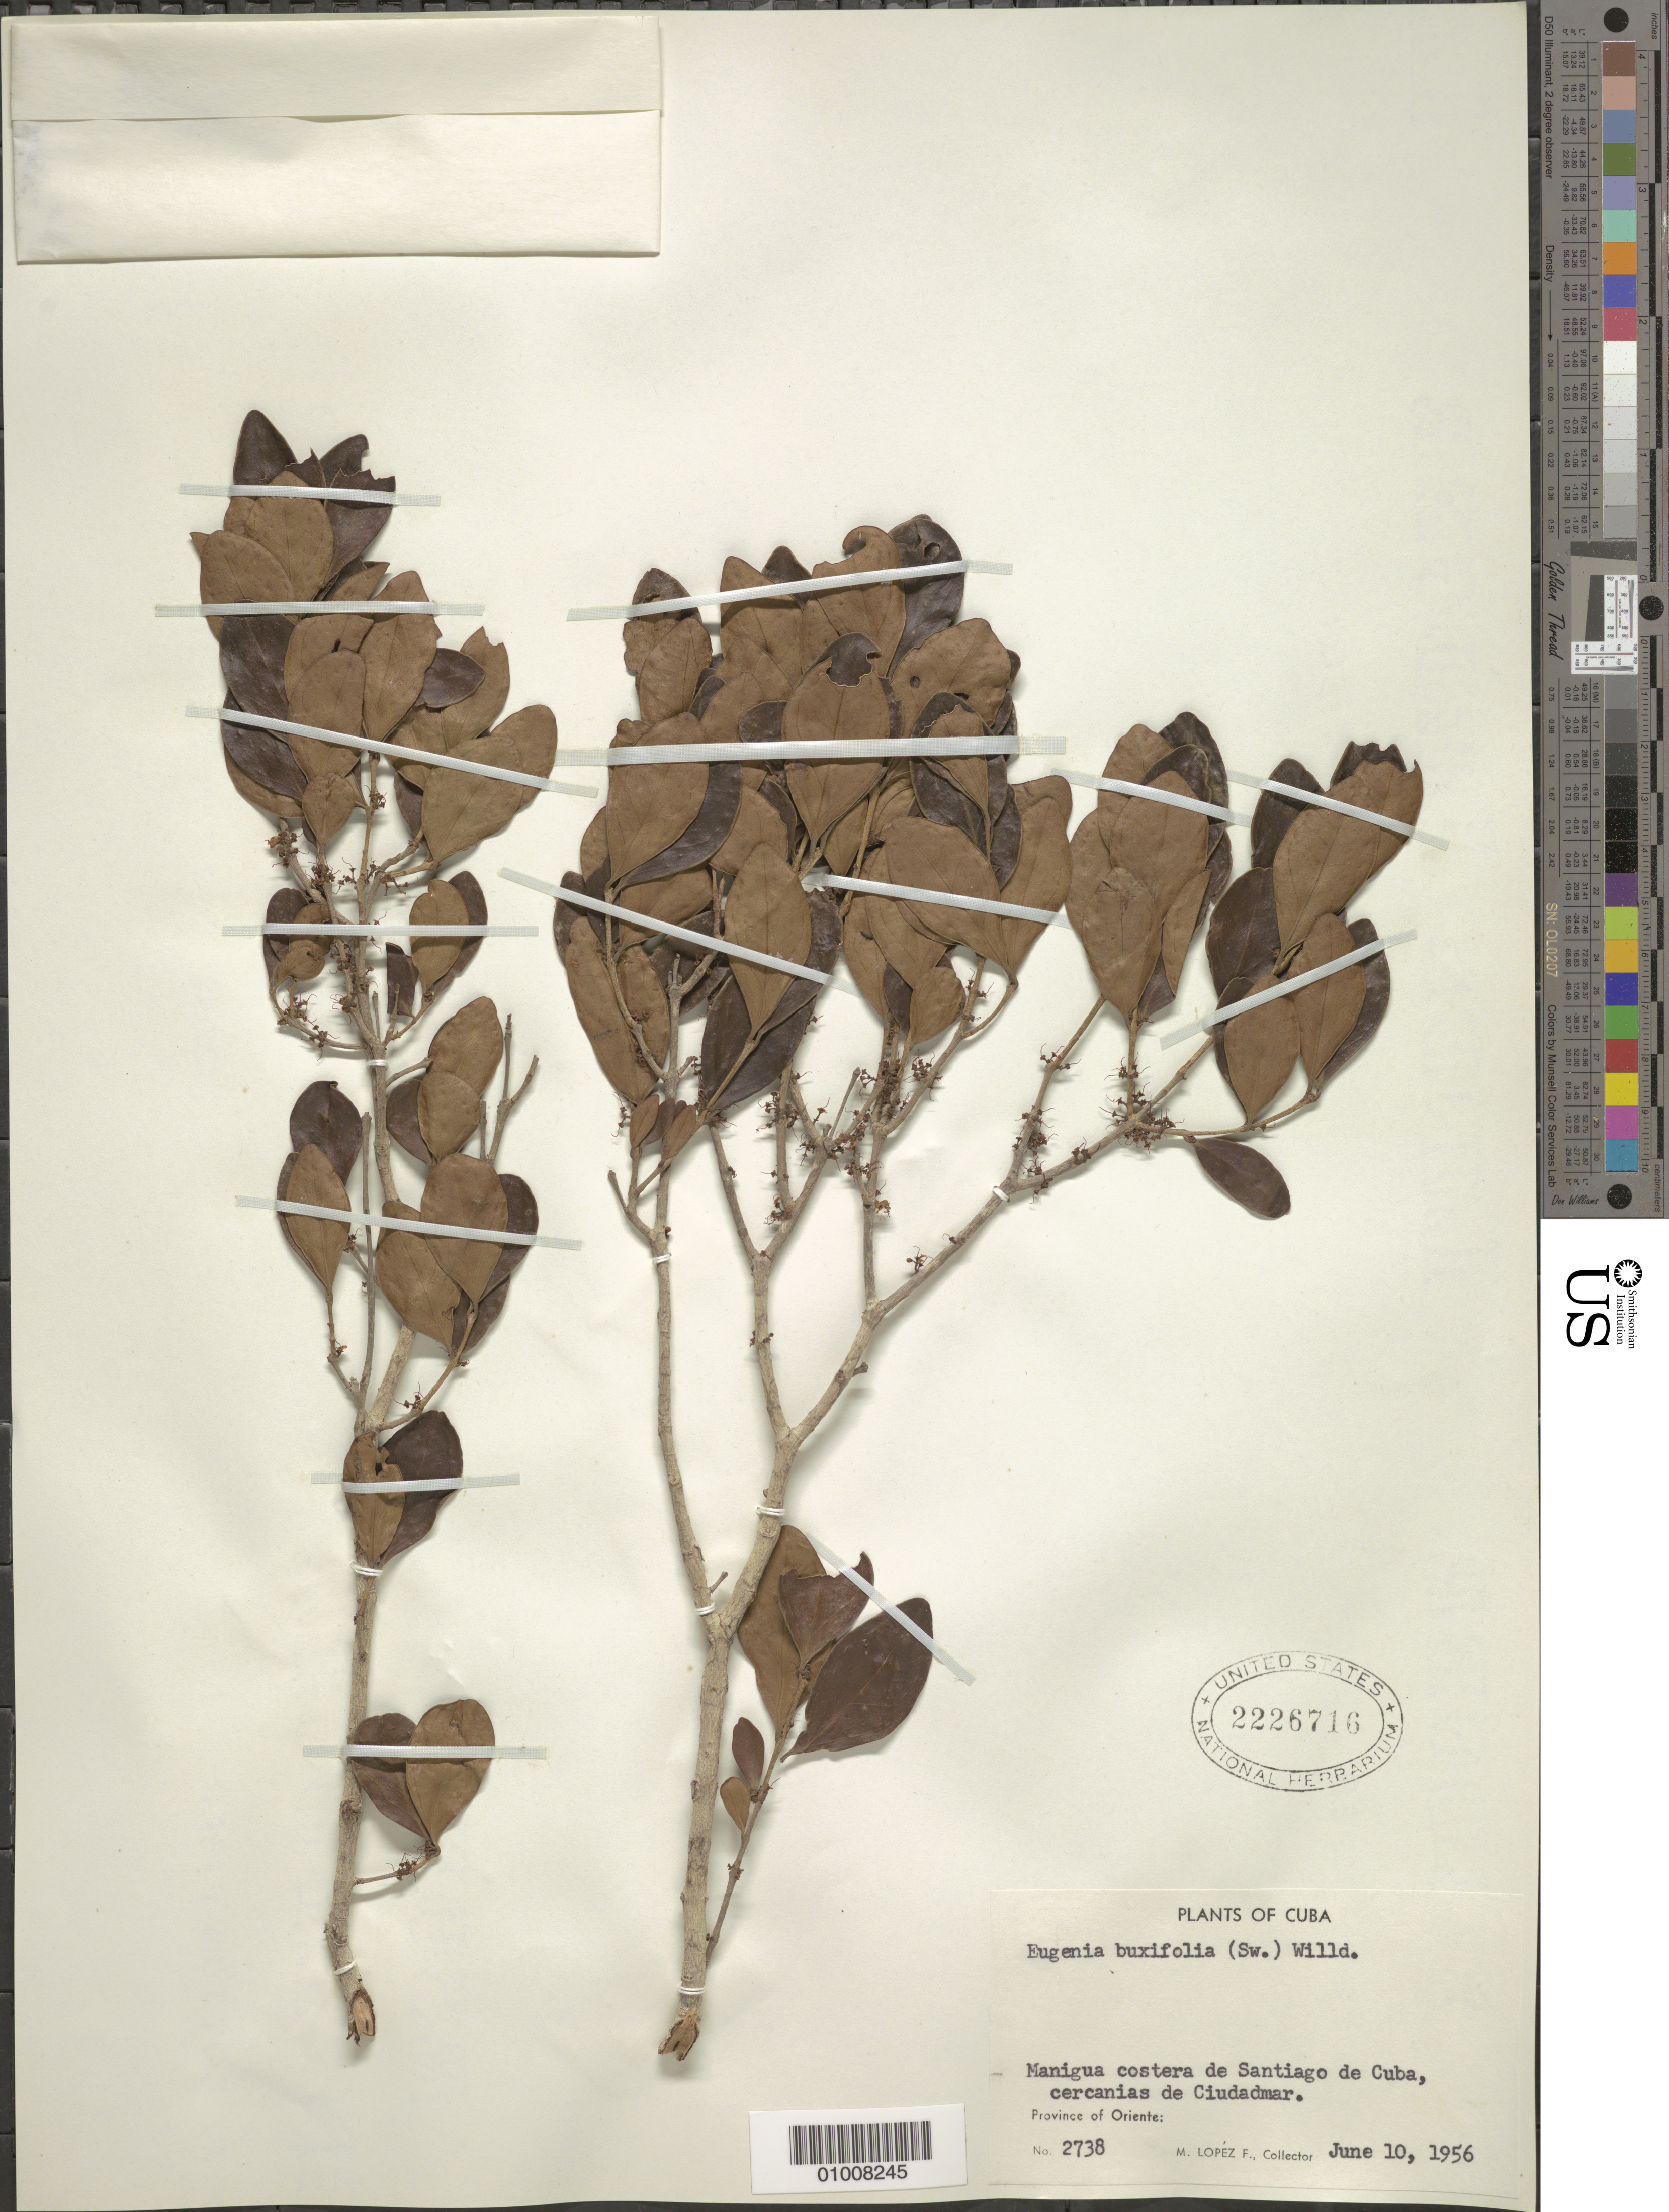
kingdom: Plantae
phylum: Tracheophyta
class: Magnoliopsida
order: Myrtales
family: Myrtaceae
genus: Eugenia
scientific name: Eugenia foetida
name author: Pers.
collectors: M. López Figueiras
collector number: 2738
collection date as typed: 10 Jun 1956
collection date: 1956-06-10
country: Cuba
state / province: Santiago de Cuba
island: Cuba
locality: Manigua costera de Santiago de Cuba, cercanias de Ciudadmar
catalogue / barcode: US 2226716